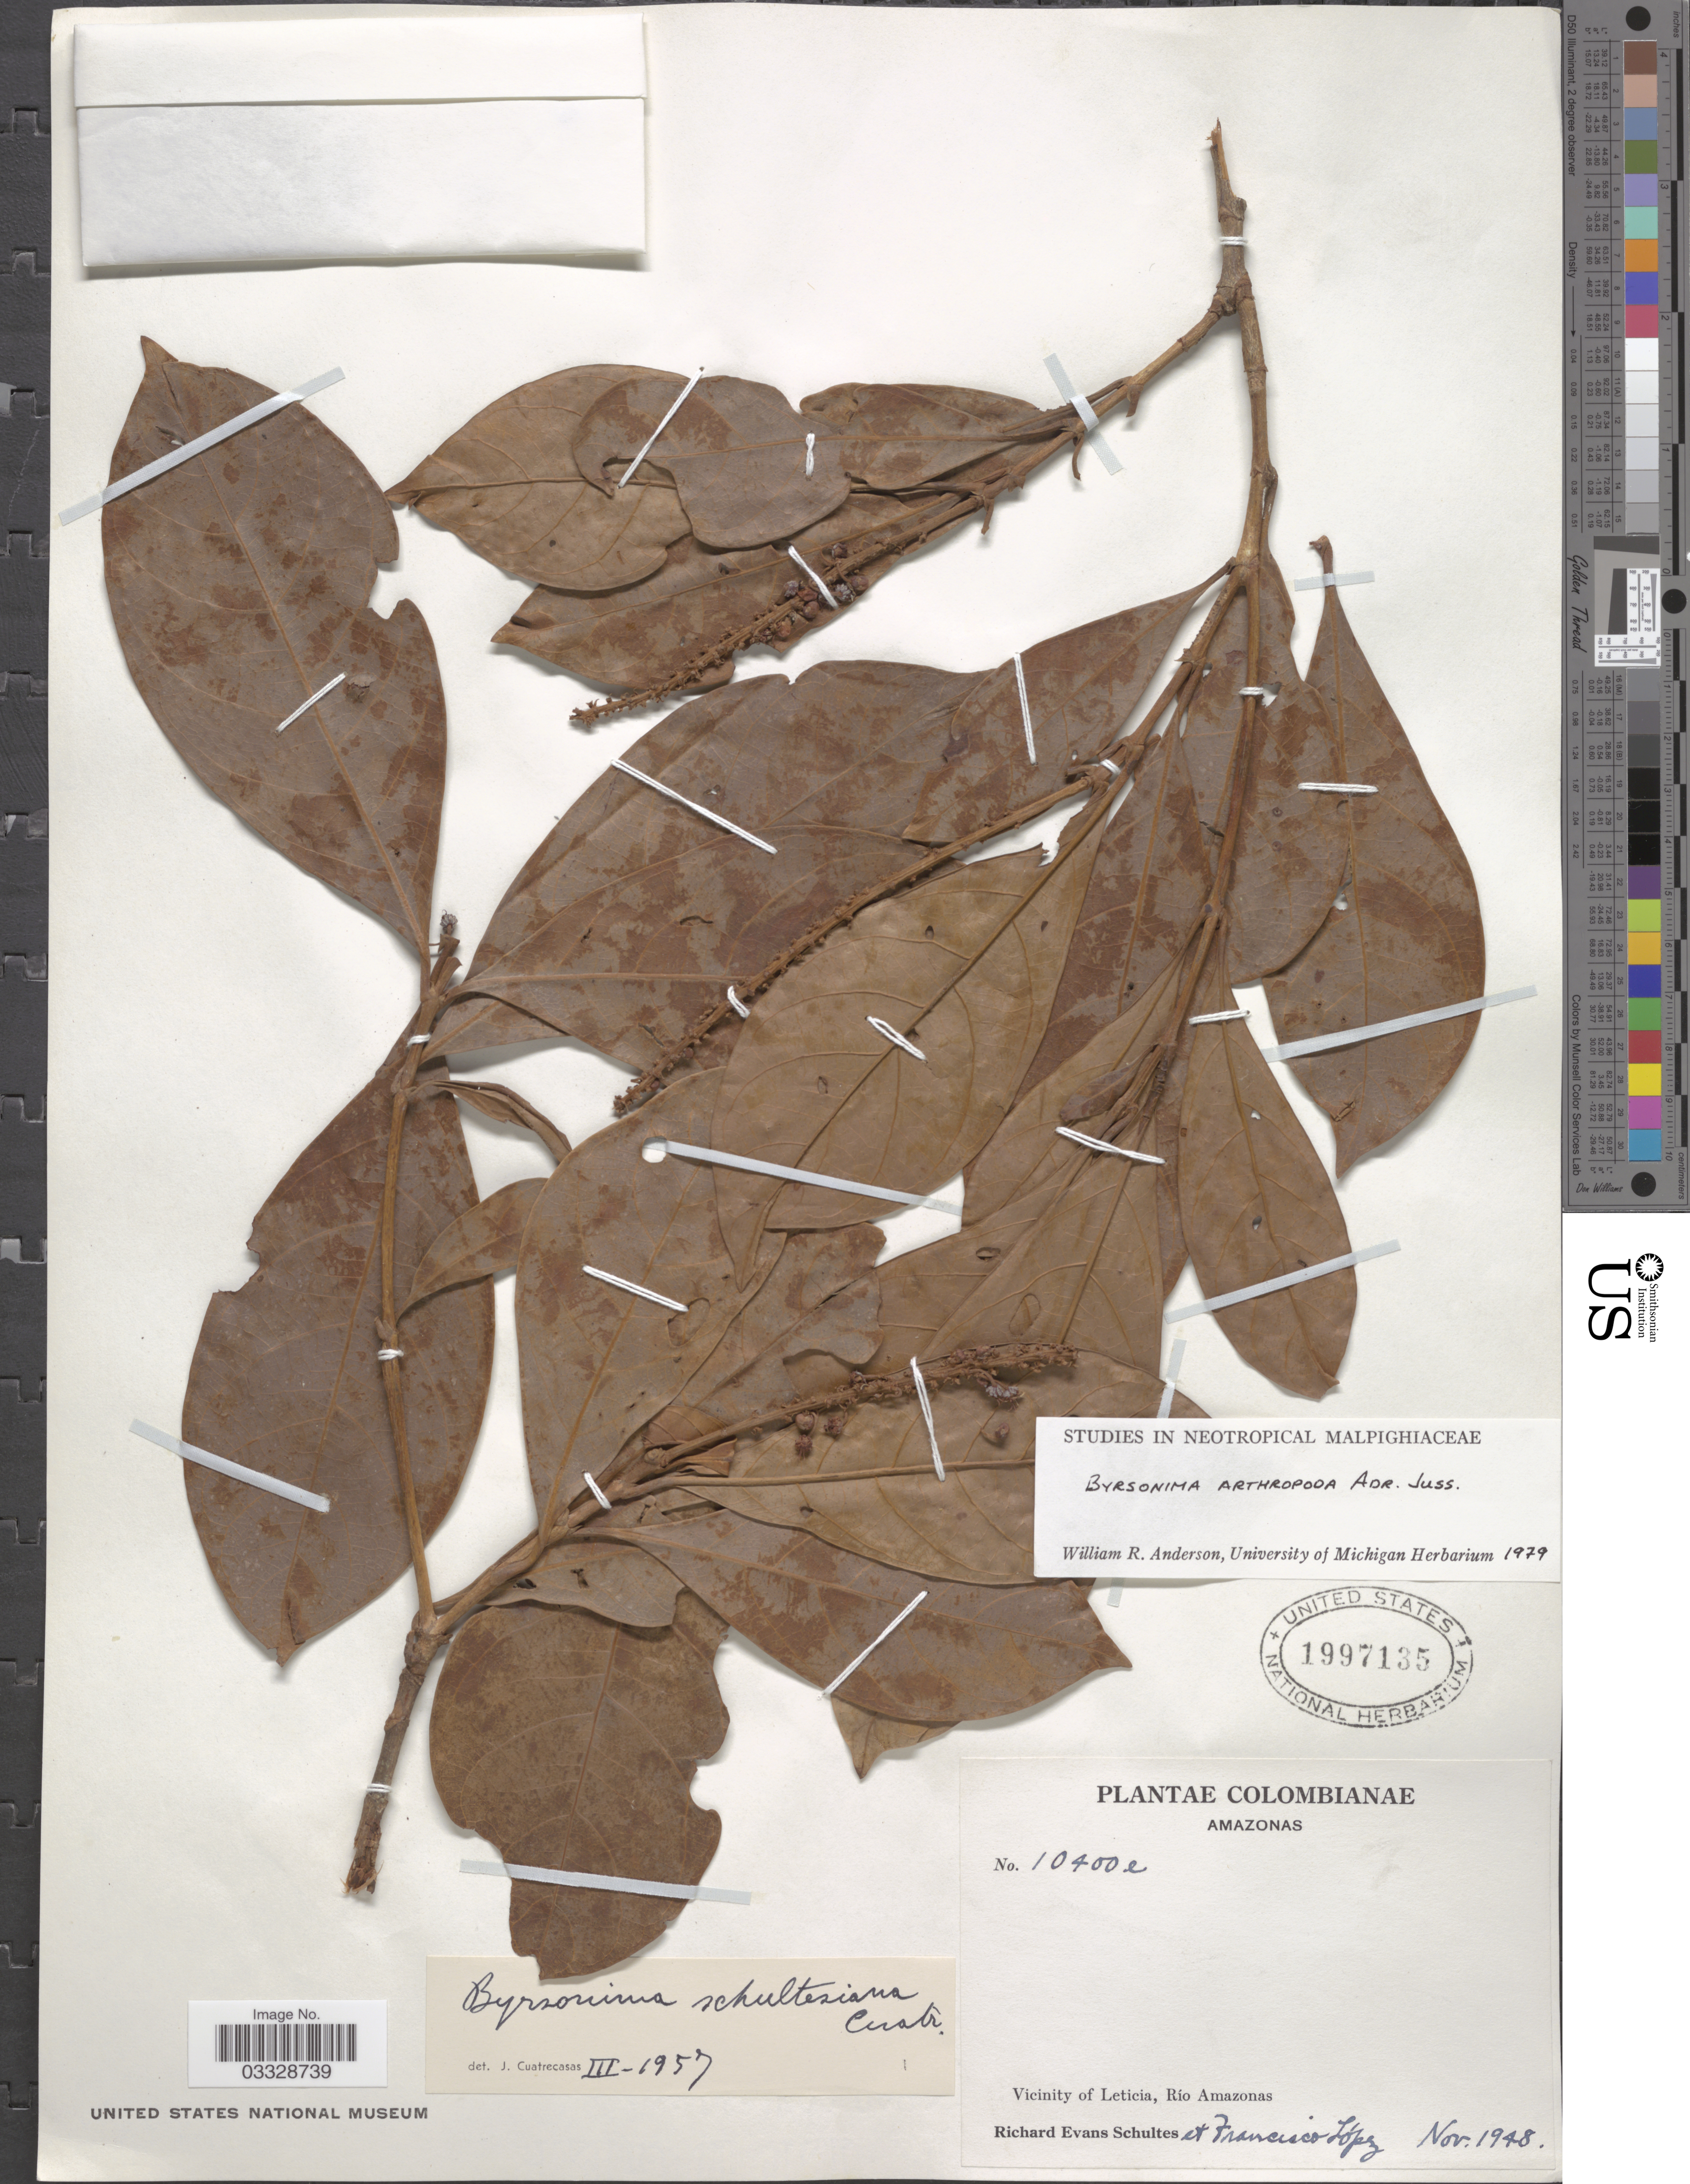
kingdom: Plantae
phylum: Tracheophyta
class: Magnoliopsida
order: Malpighiales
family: Malpighiaceae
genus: Byrsonima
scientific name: Byrsonima arthropoda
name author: A. Juss.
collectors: R. E. Schultes & F. Lopéz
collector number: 104002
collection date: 1948-11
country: Colombia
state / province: Amazônas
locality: Vicinity of Leticia, Río Amazonas.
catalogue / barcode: US 1997135